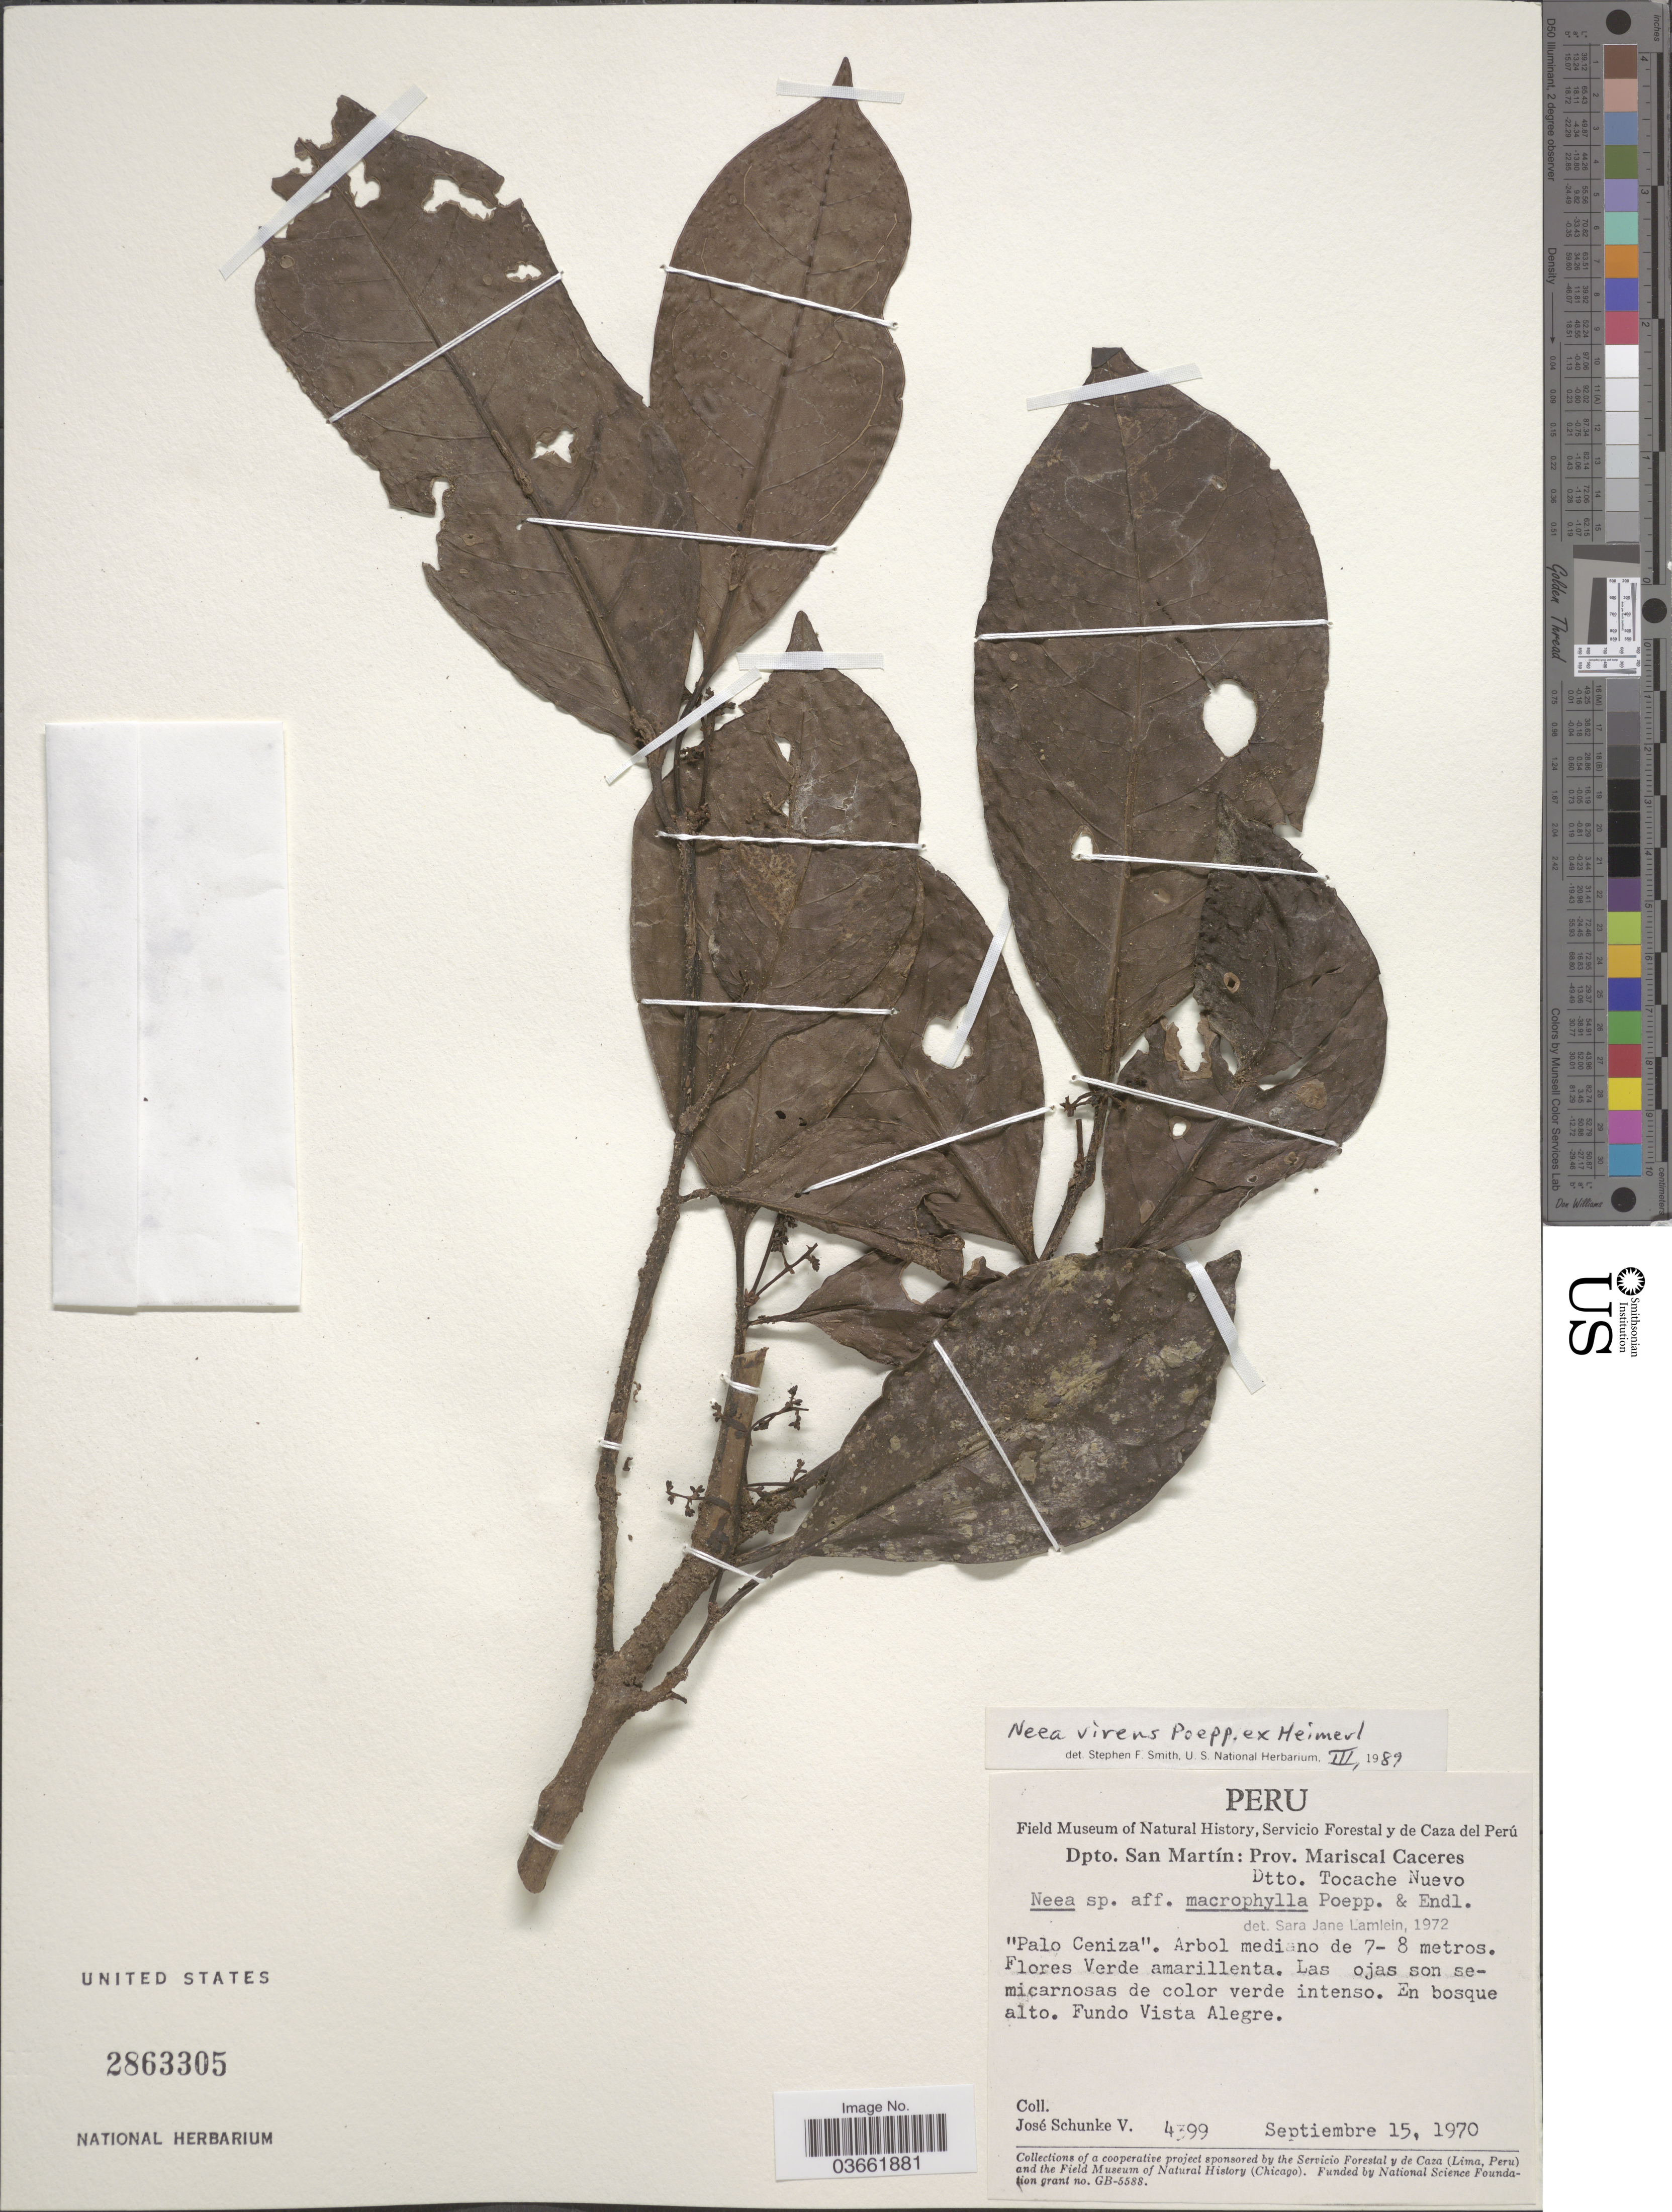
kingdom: Plantae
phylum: Tracheophyta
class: Magnoliopsida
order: Caryophyllales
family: Nyctaginaceae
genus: Neea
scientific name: Neea virens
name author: Poepp. ex Heimerl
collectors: J. Schunke Vigo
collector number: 4399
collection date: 1970-09-15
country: Peru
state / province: San Martín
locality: Dpto. San Martín: Prov. Mariscal Caceres. Dtto. Tocache Nuevo. Fundo Vista Alegre.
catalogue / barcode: US 2863305